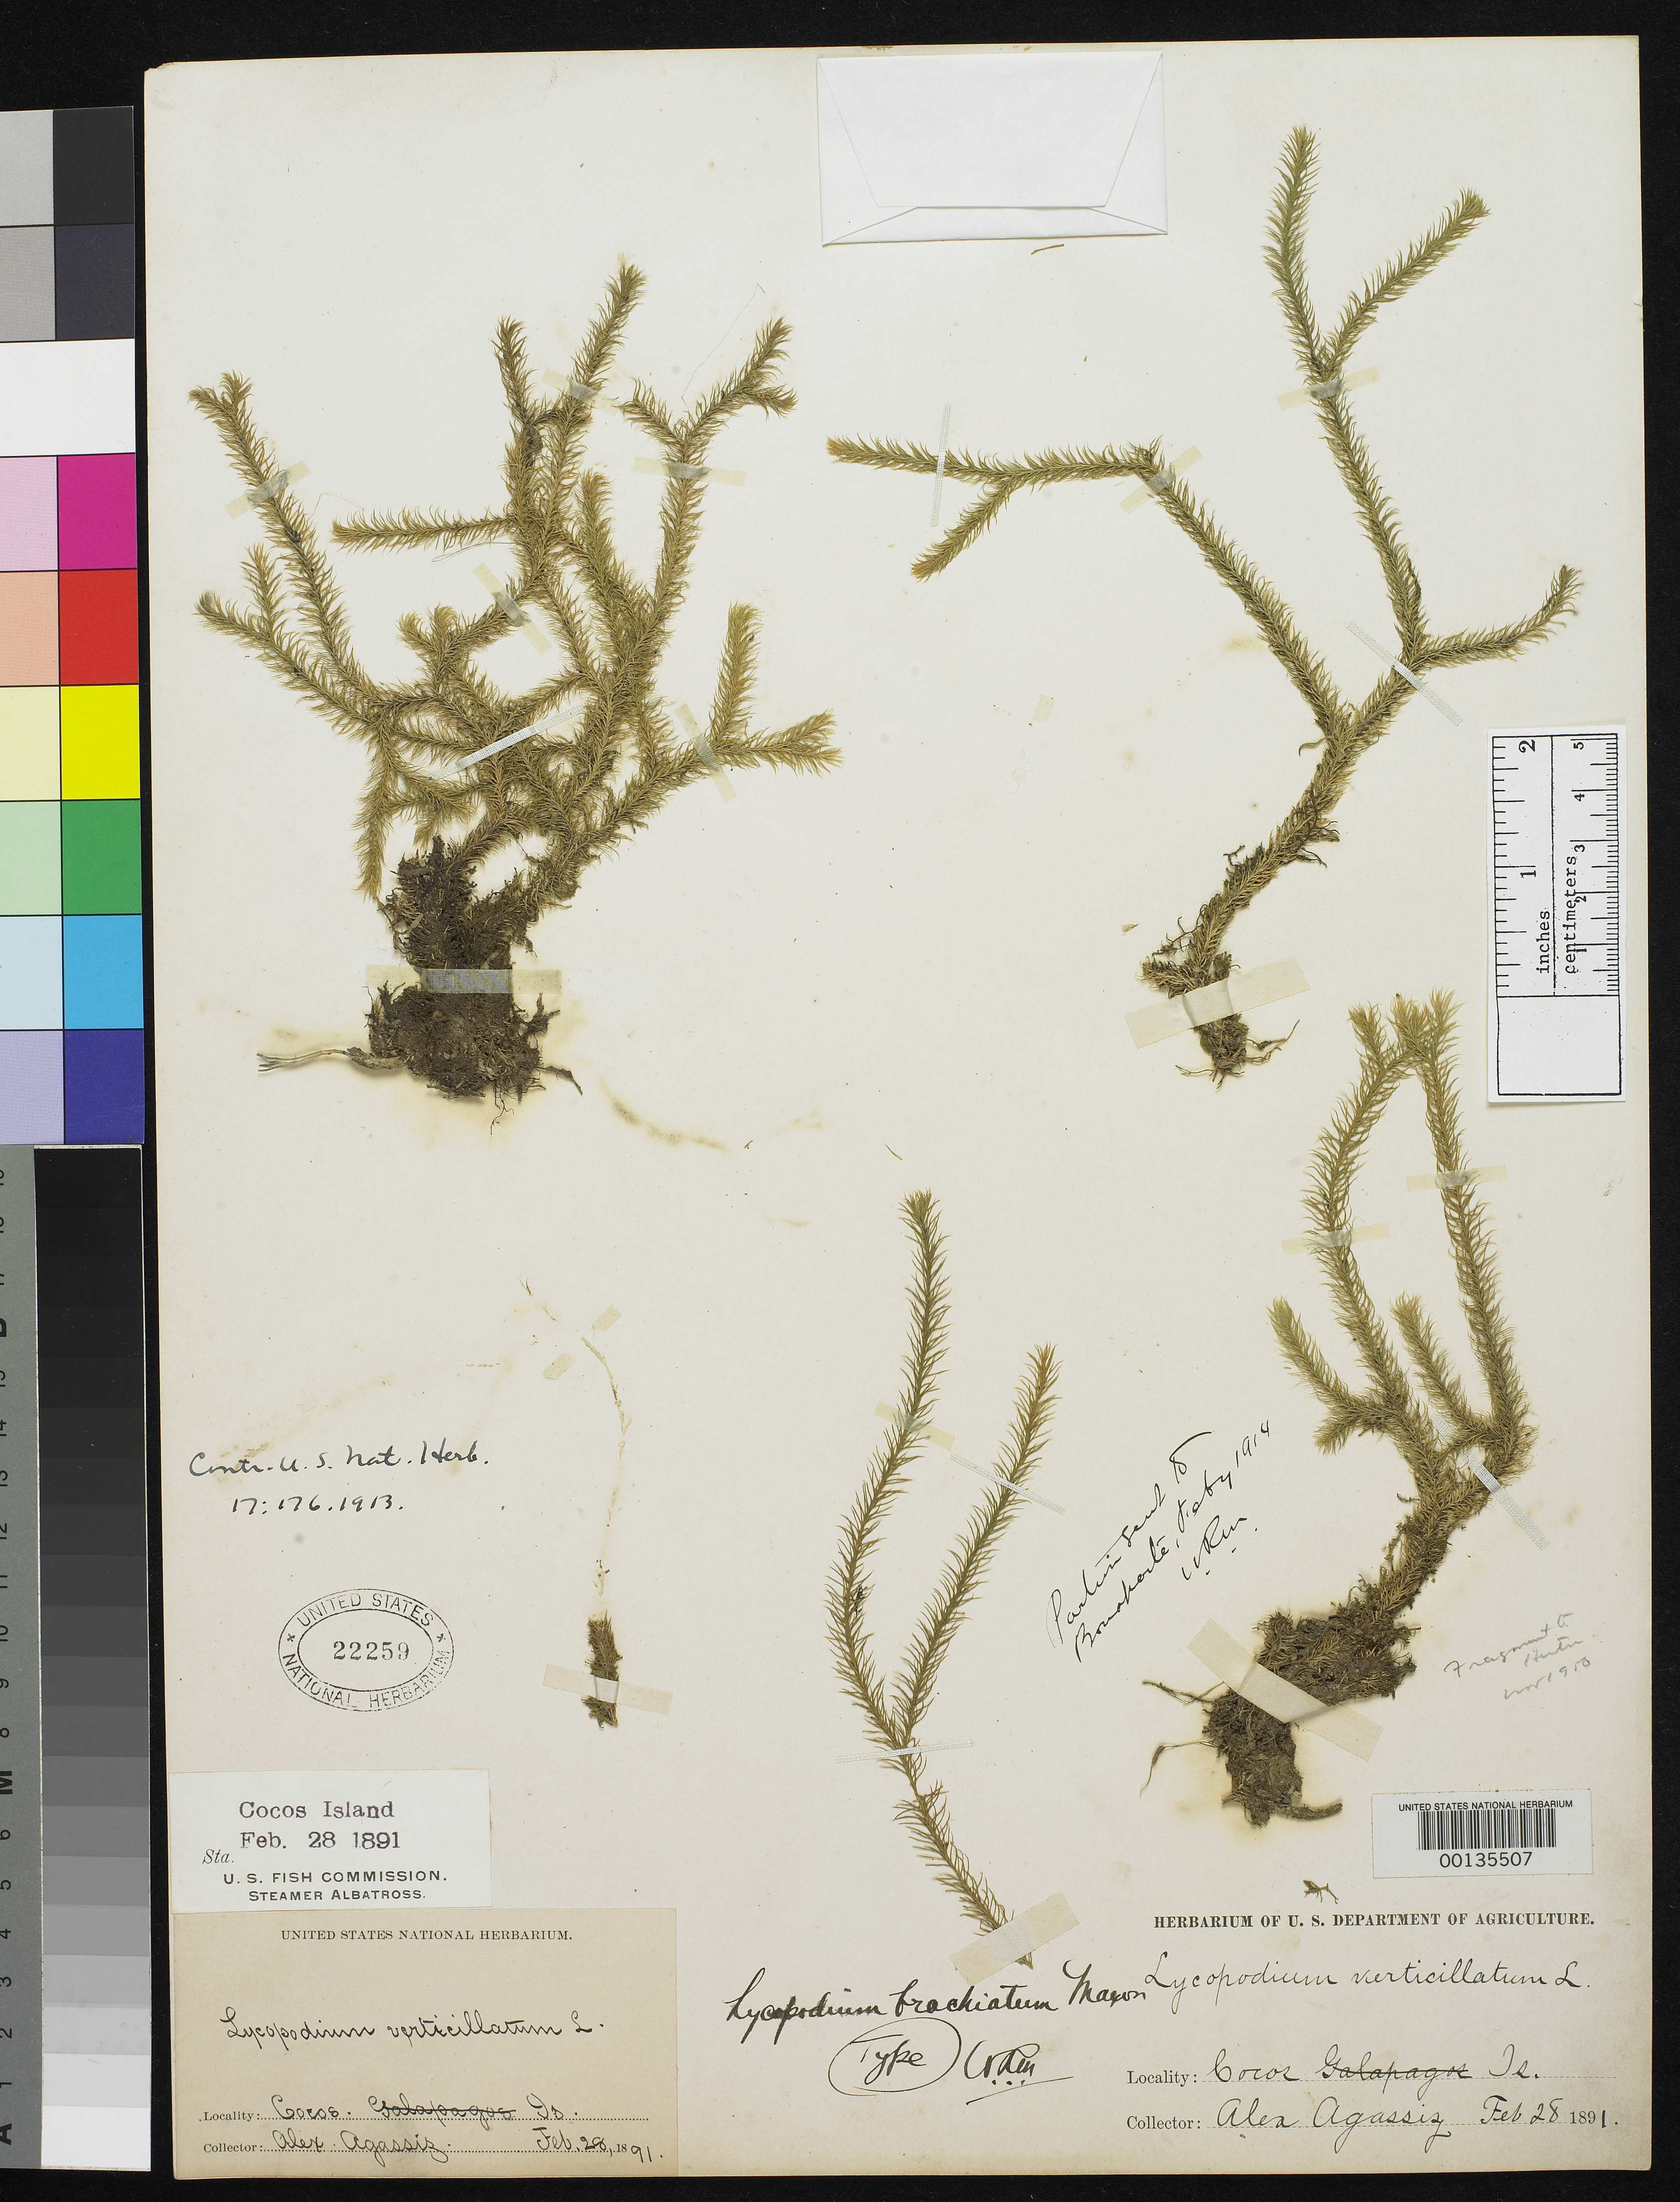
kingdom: Plantae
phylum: Tracheophyta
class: Lycopodiopsida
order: Lycopodiales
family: Lycopodiaceae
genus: Lycopodium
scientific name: Lycopodium brachiatum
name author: Maxon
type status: Holotype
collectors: A. E. Agassiz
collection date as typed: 28 Feb 1891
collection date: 1891-02-28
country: Costa Rica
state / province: Puntarenas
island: Cocos Island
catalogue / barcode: US 22259